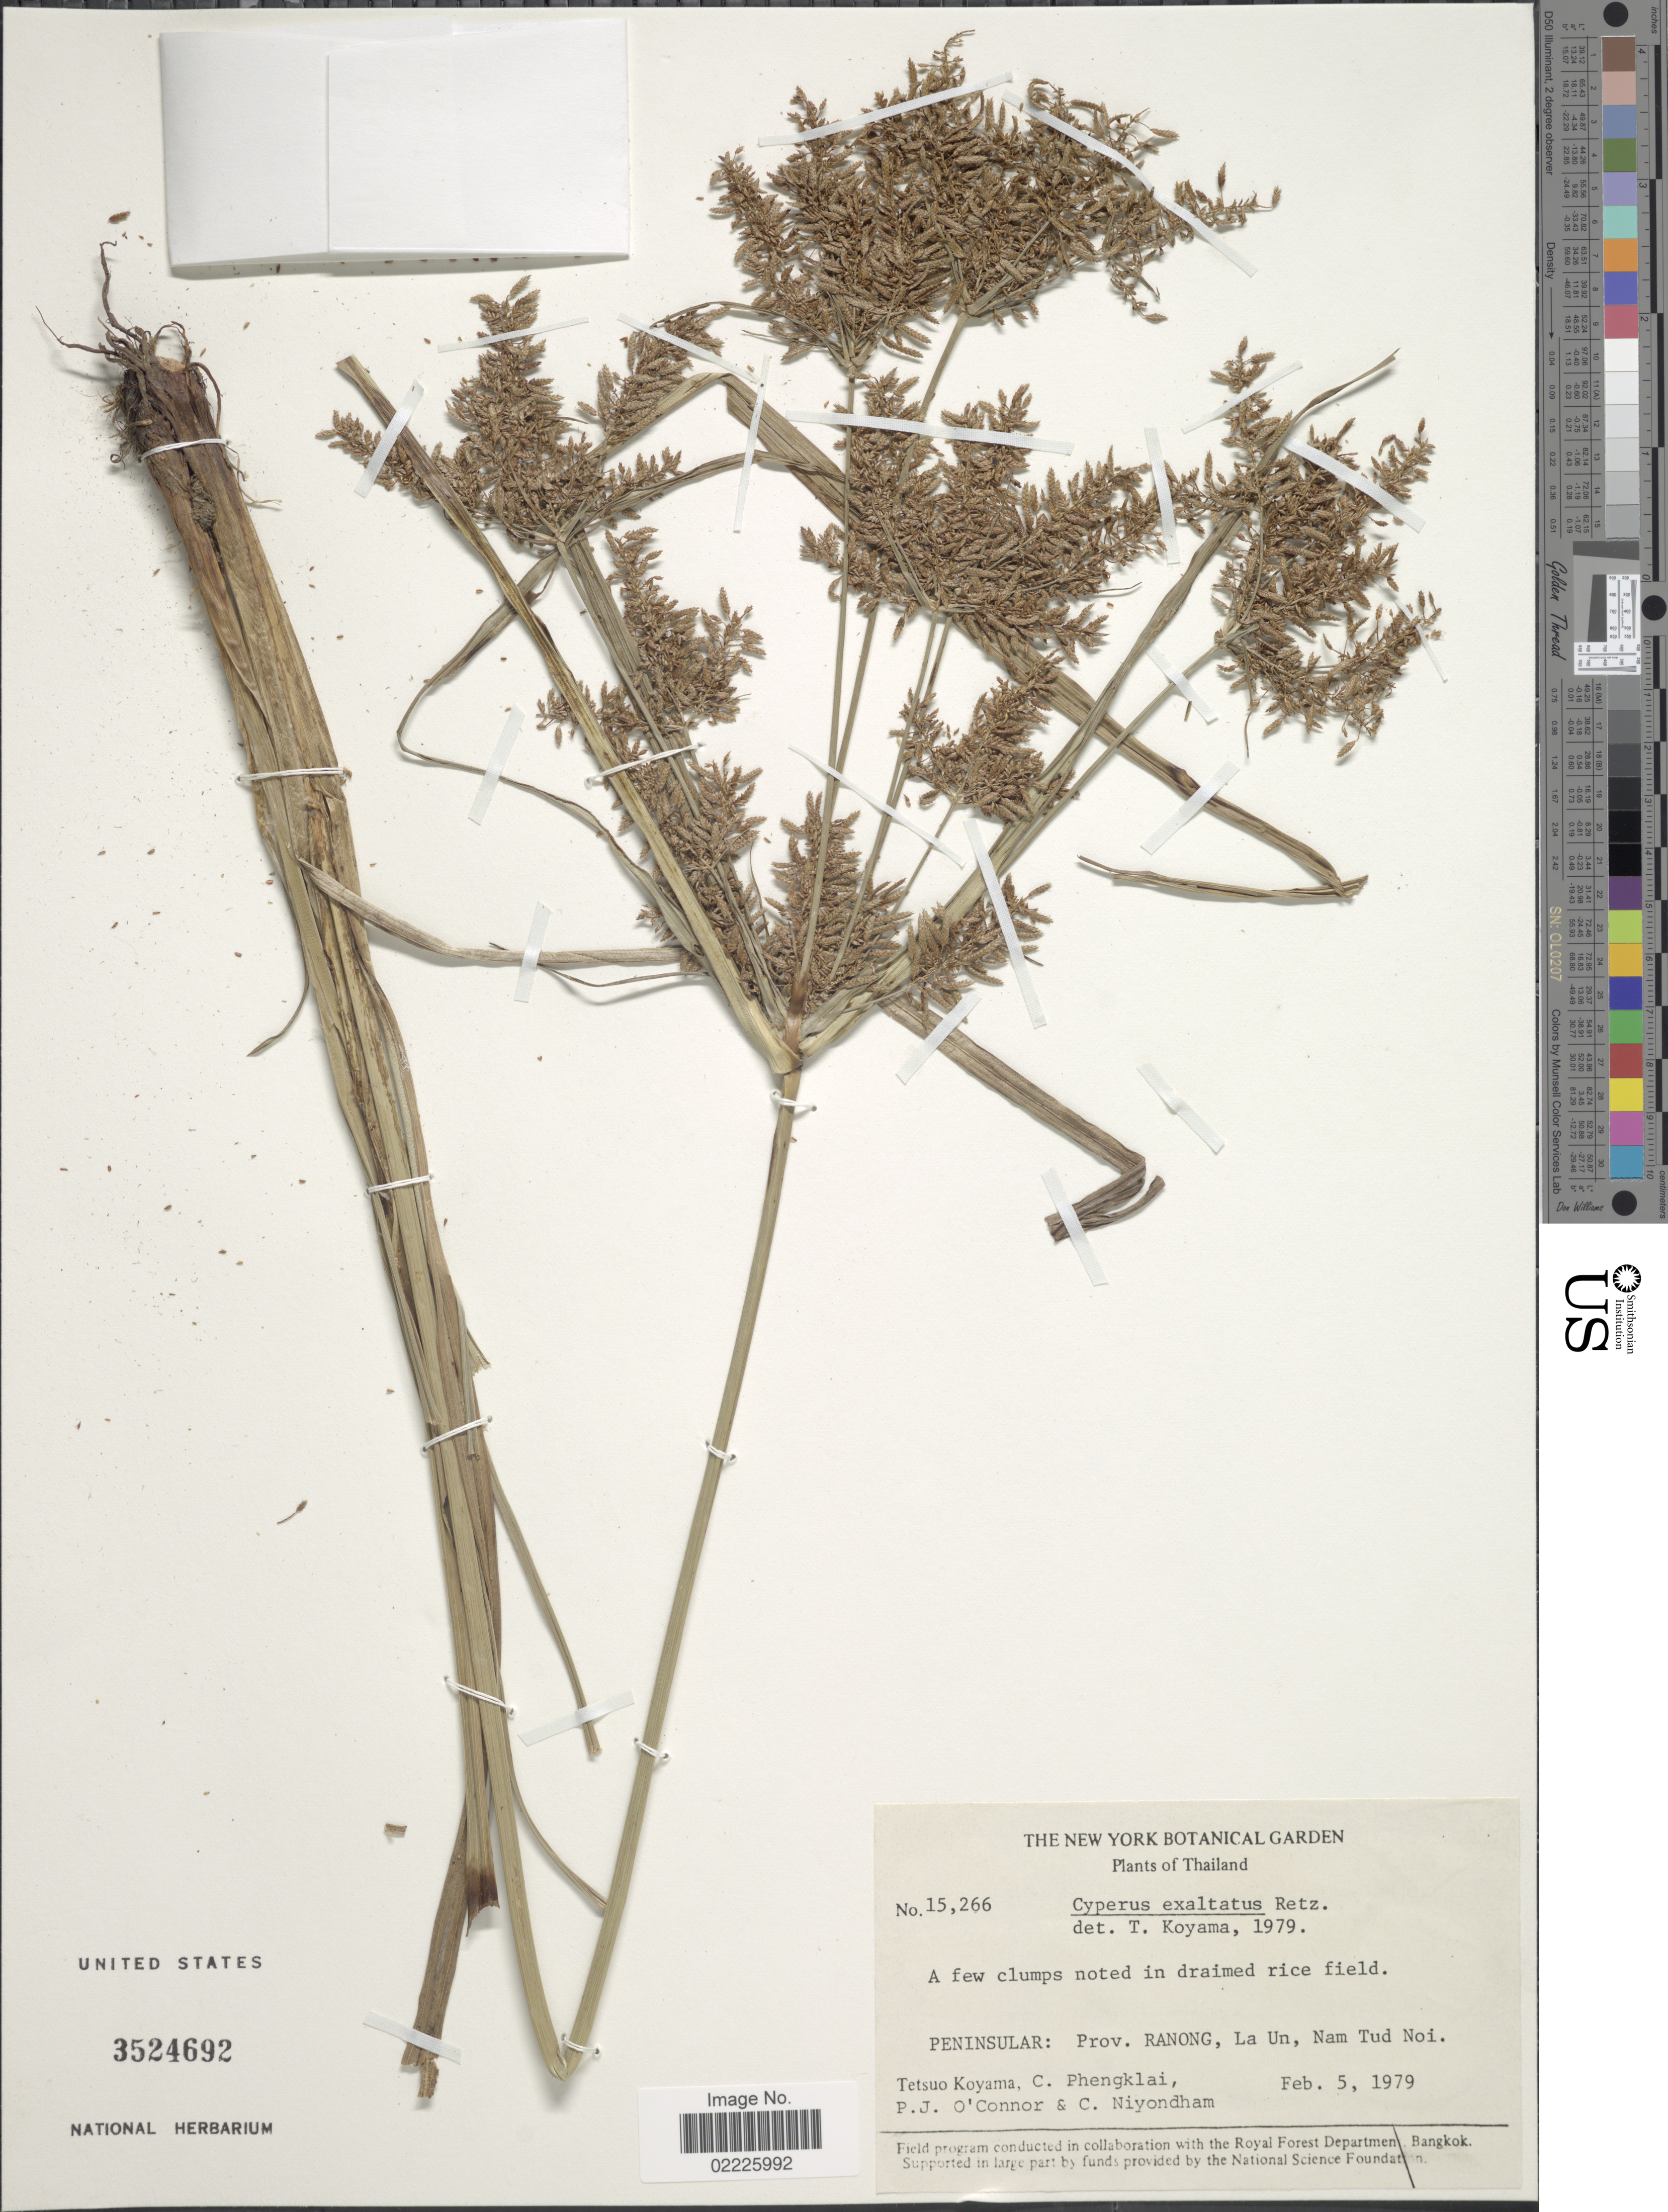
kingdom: Plantae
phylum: Tracheophyta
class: Liliopsida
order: Poales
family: Cyperaceae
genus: Cyperus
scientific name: Cyperus exaltatus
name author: Retz.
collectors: T. Koyama, C. Phengklai, P. O'Connor & C. Niyondham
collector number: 15266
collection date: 1979-02-05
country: Thailand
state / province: Ranong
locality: Peninsular: La Un, Nam Tud Noi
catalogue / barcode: US 3524692